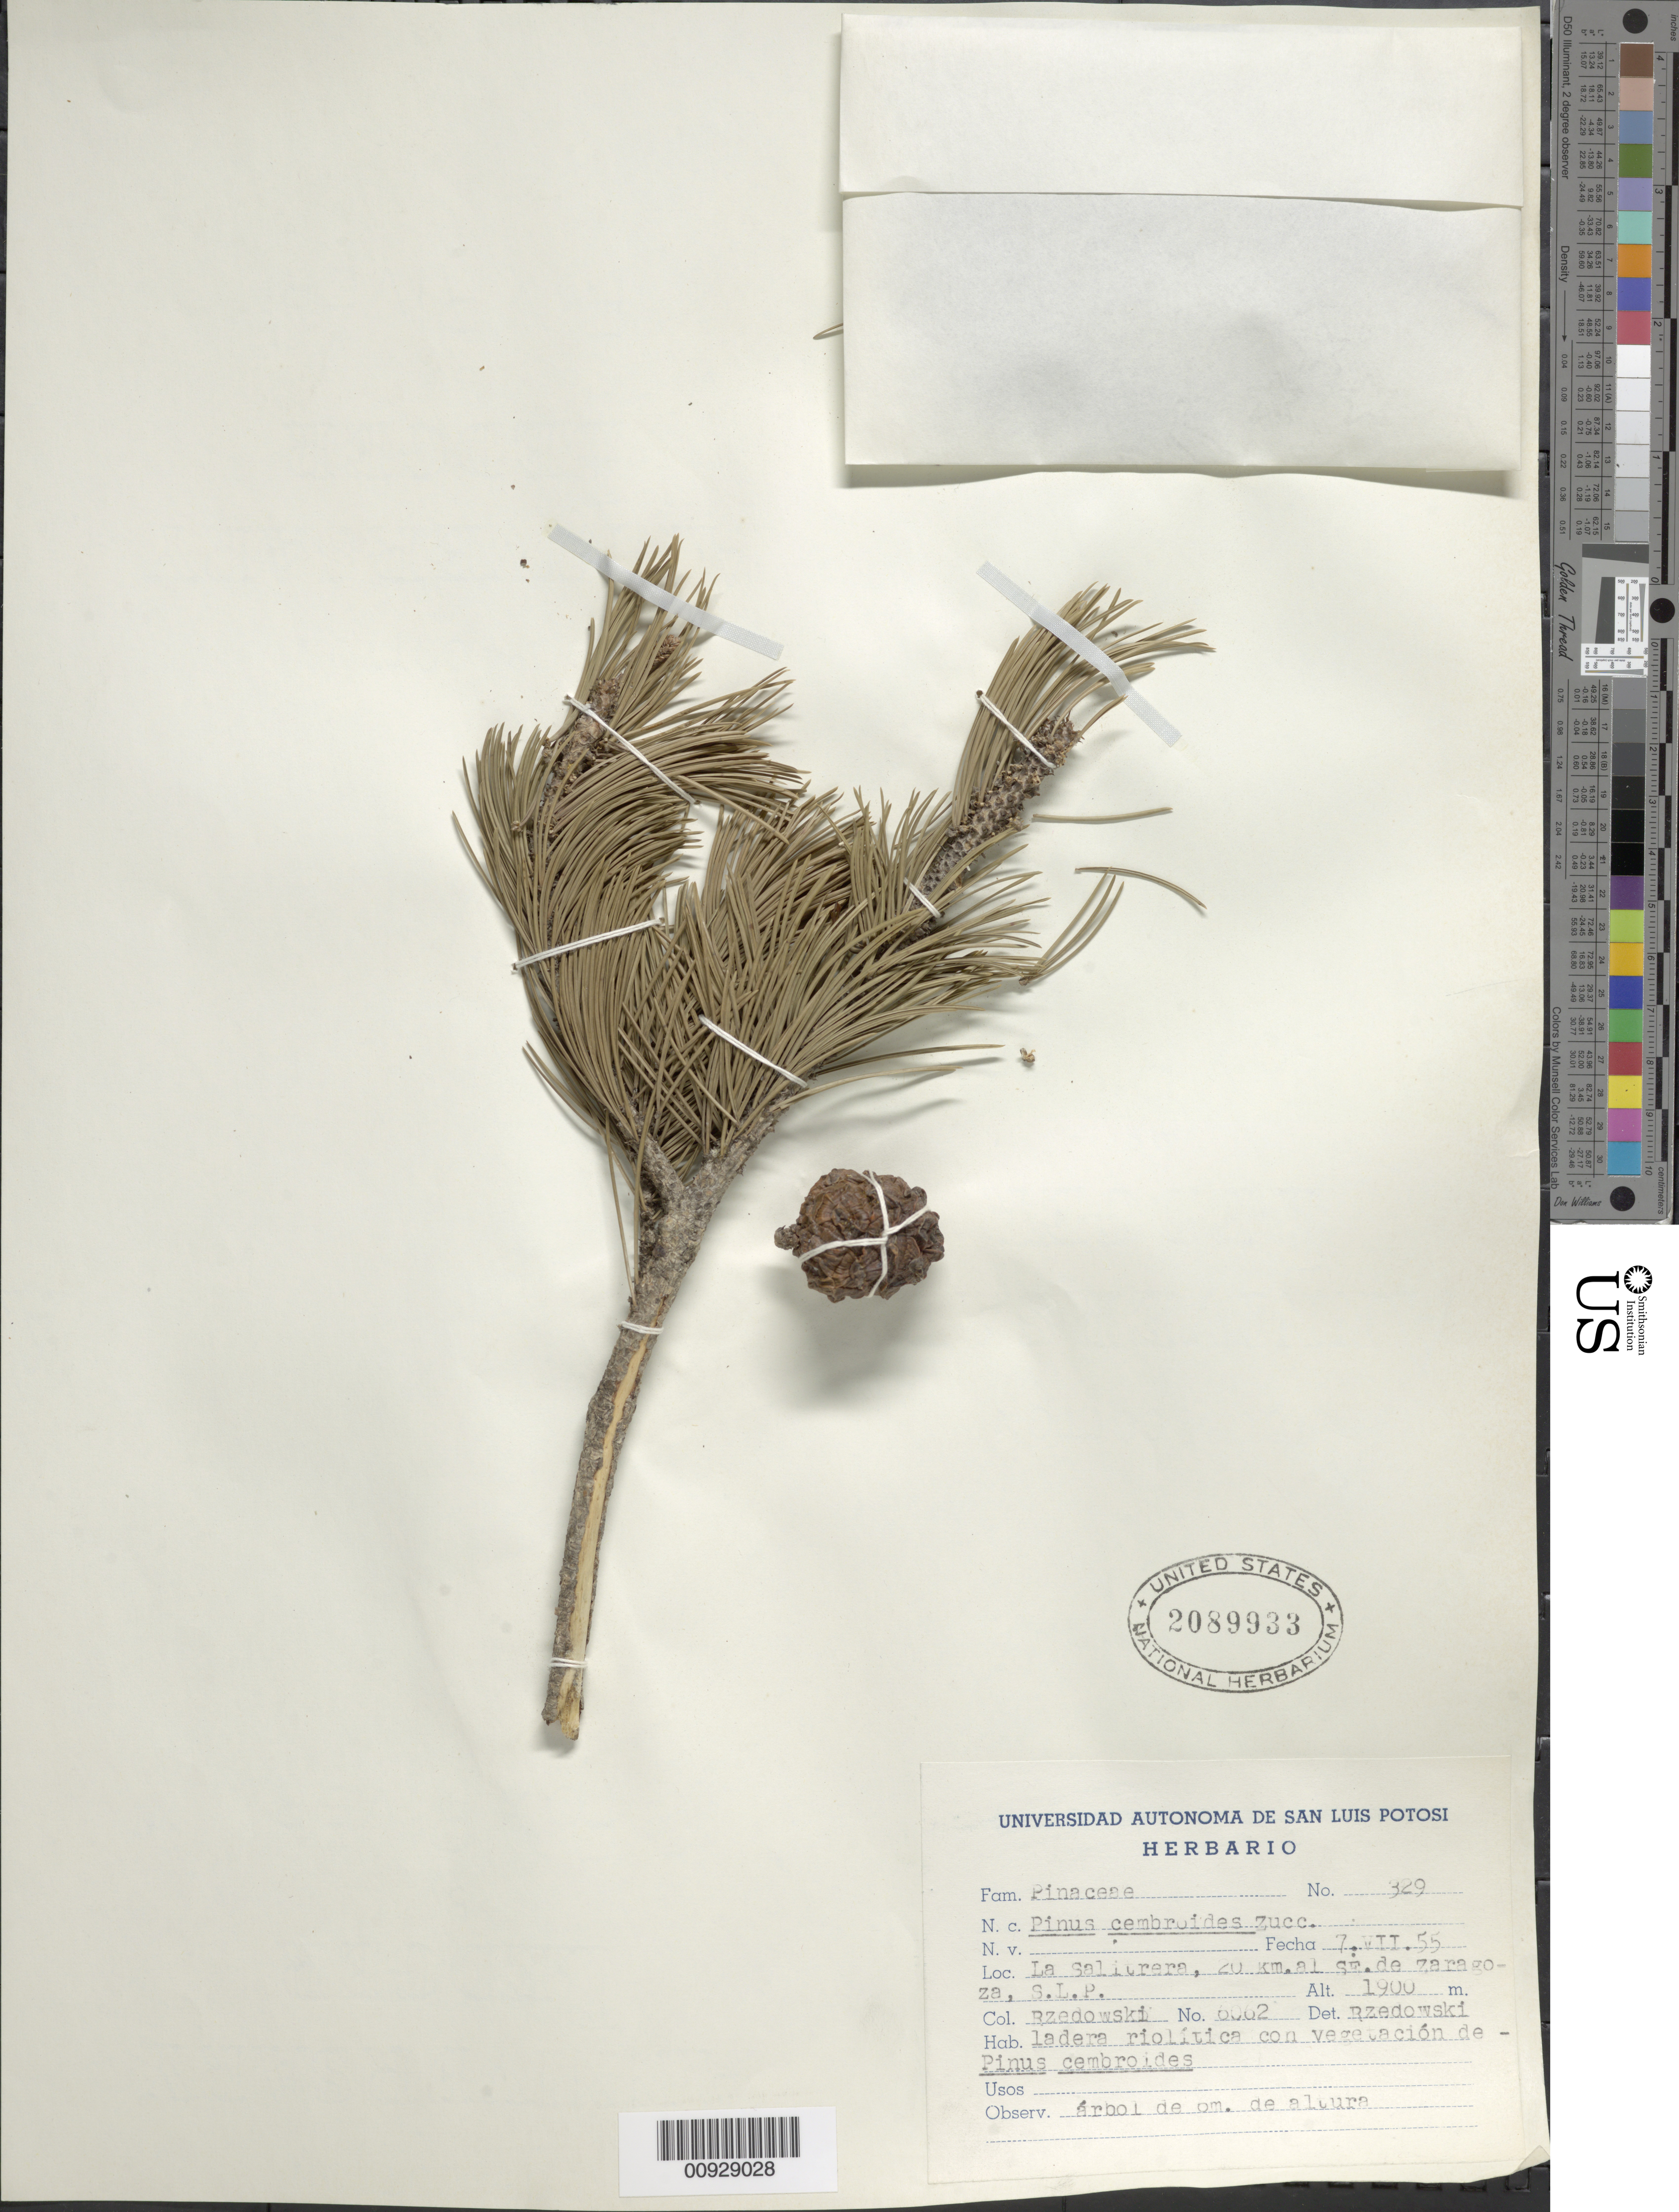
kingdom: Plantae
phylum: Tracheophyta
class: Pinopsida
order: Pinales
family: Pinaceae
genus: Pinus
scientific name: Pinus cembroides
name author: Zucc.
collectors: J. Rzedowski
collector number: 329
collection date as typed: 07 Jul 1955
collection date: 1955-07-07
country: Mexico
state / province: San Luis Potosí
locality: La Salitrera, 20 km. al SE de Zaragoza.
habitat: Ladera riolítica con vegetación de Pinus cembroides.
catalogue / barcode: US 2089933